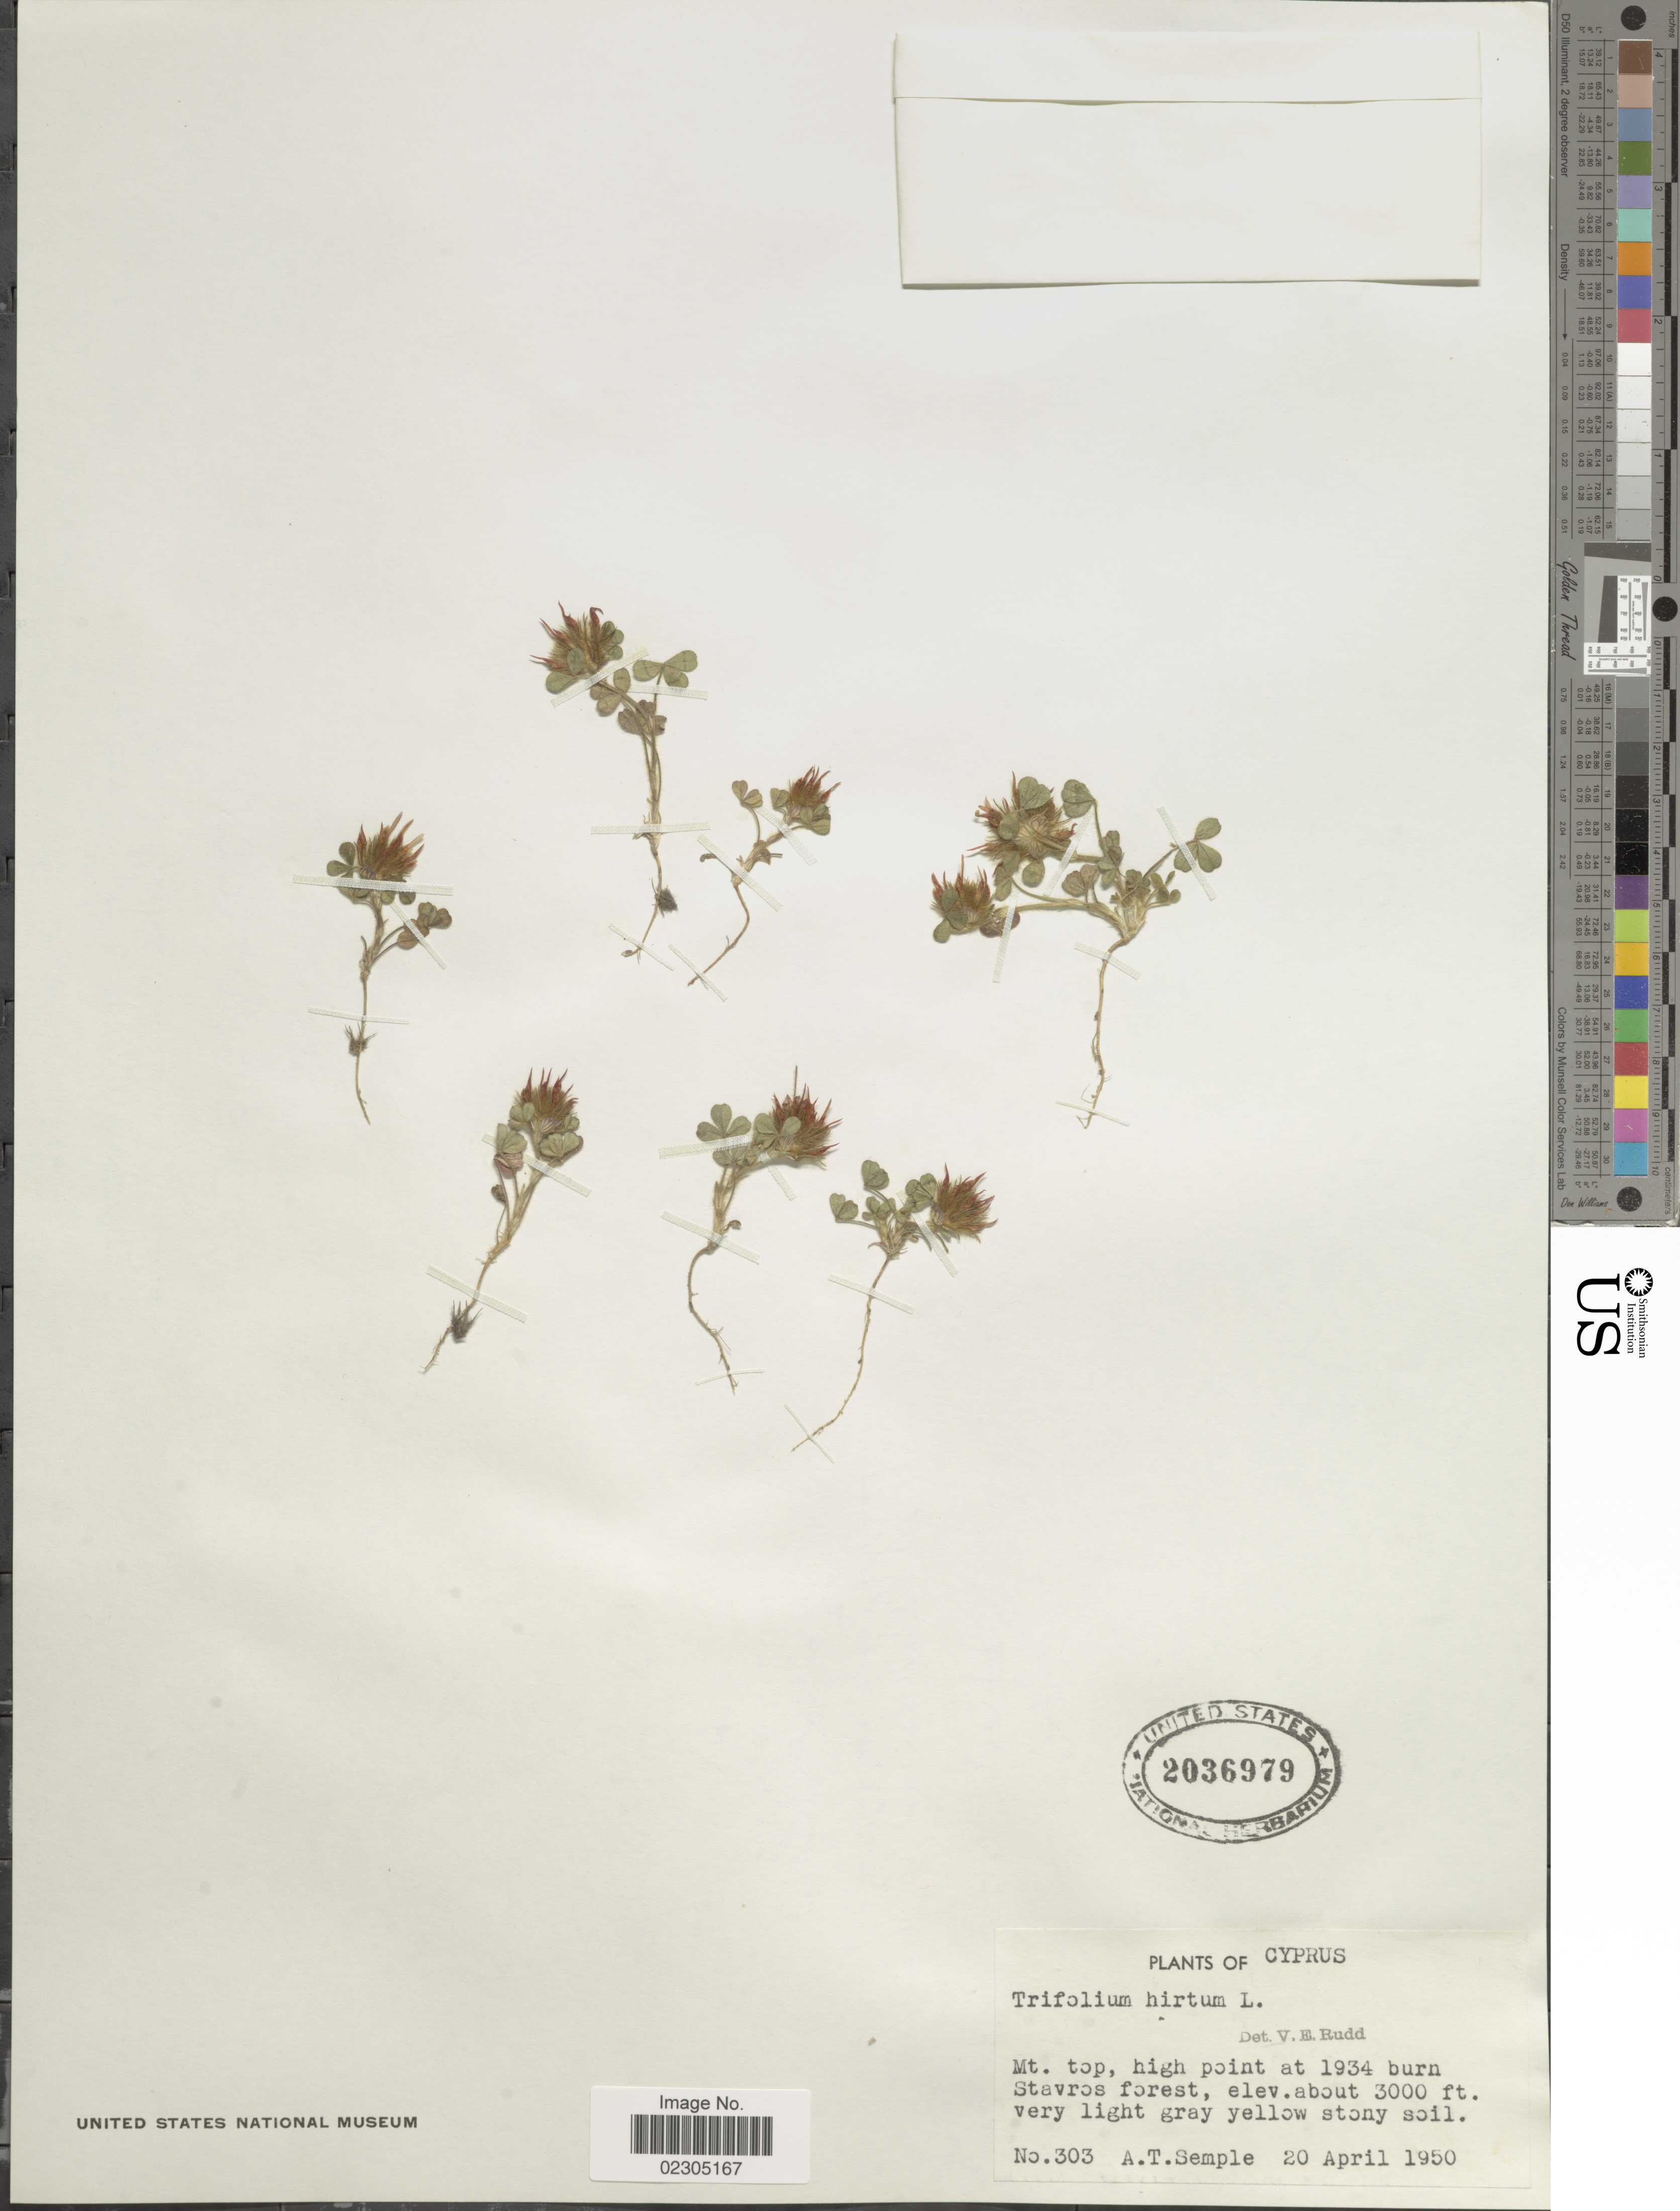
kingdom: Plantae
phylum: Tracheophyta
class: Magnoliopsida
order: Fabales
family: Fabaceae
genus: Trifolium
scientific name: Trifolium hirtum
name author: All.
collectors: A. Semple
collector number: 303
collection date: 1950-04-20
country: Cyprus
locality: Mt. top, high point at 1934 burn Stavros forest.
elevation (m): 914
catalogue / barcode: US 2036979